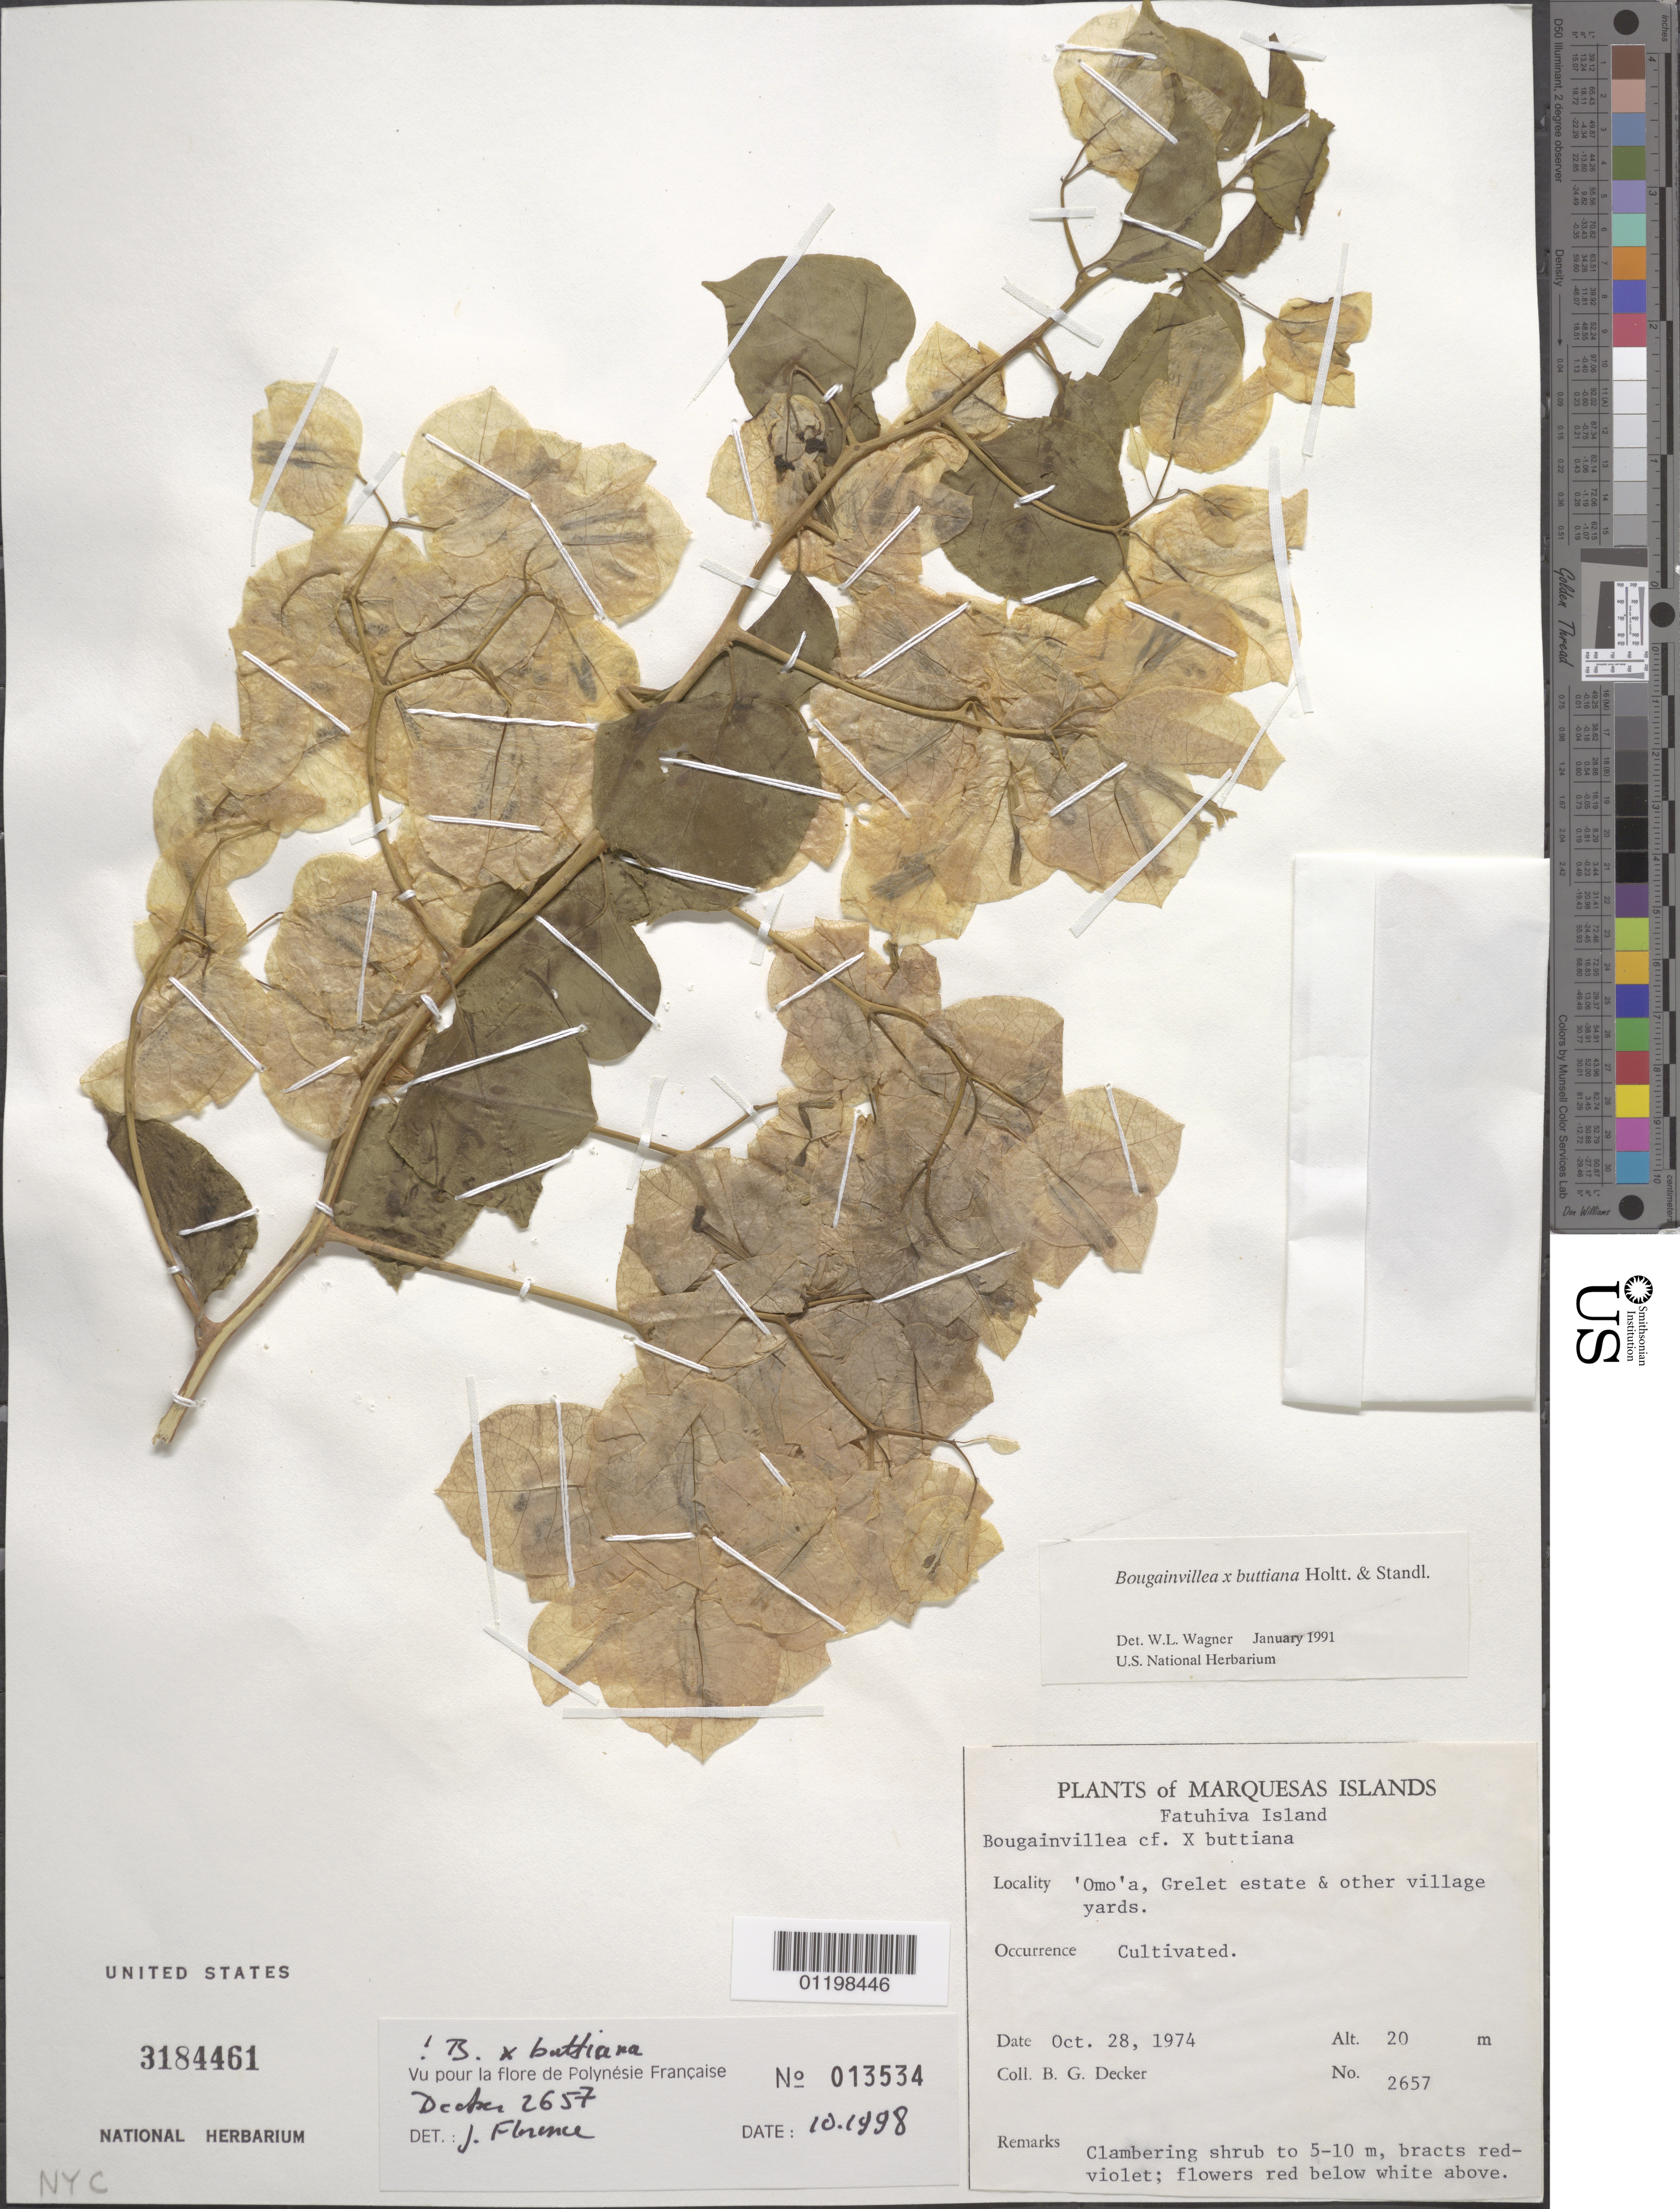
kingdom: Plantae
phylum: Tracheophyta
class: Magnoliopsida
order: Caryophyllales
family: Nyctaginaceae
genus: Bougainvillea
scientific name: Bougainvillea x buttiana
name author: Holttum & Standl.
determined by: Wagner, W. L., (BOT), Smithsonian Institution - National Museum of Natural History (UNITED STATES)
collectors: B. G. Decker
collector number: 2657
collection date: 1974-10-28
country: French Polynesia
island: Fatu Hiva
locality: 'Omo'a, Grelet Estate and other village yards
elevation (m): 20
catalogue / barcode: US 3184461